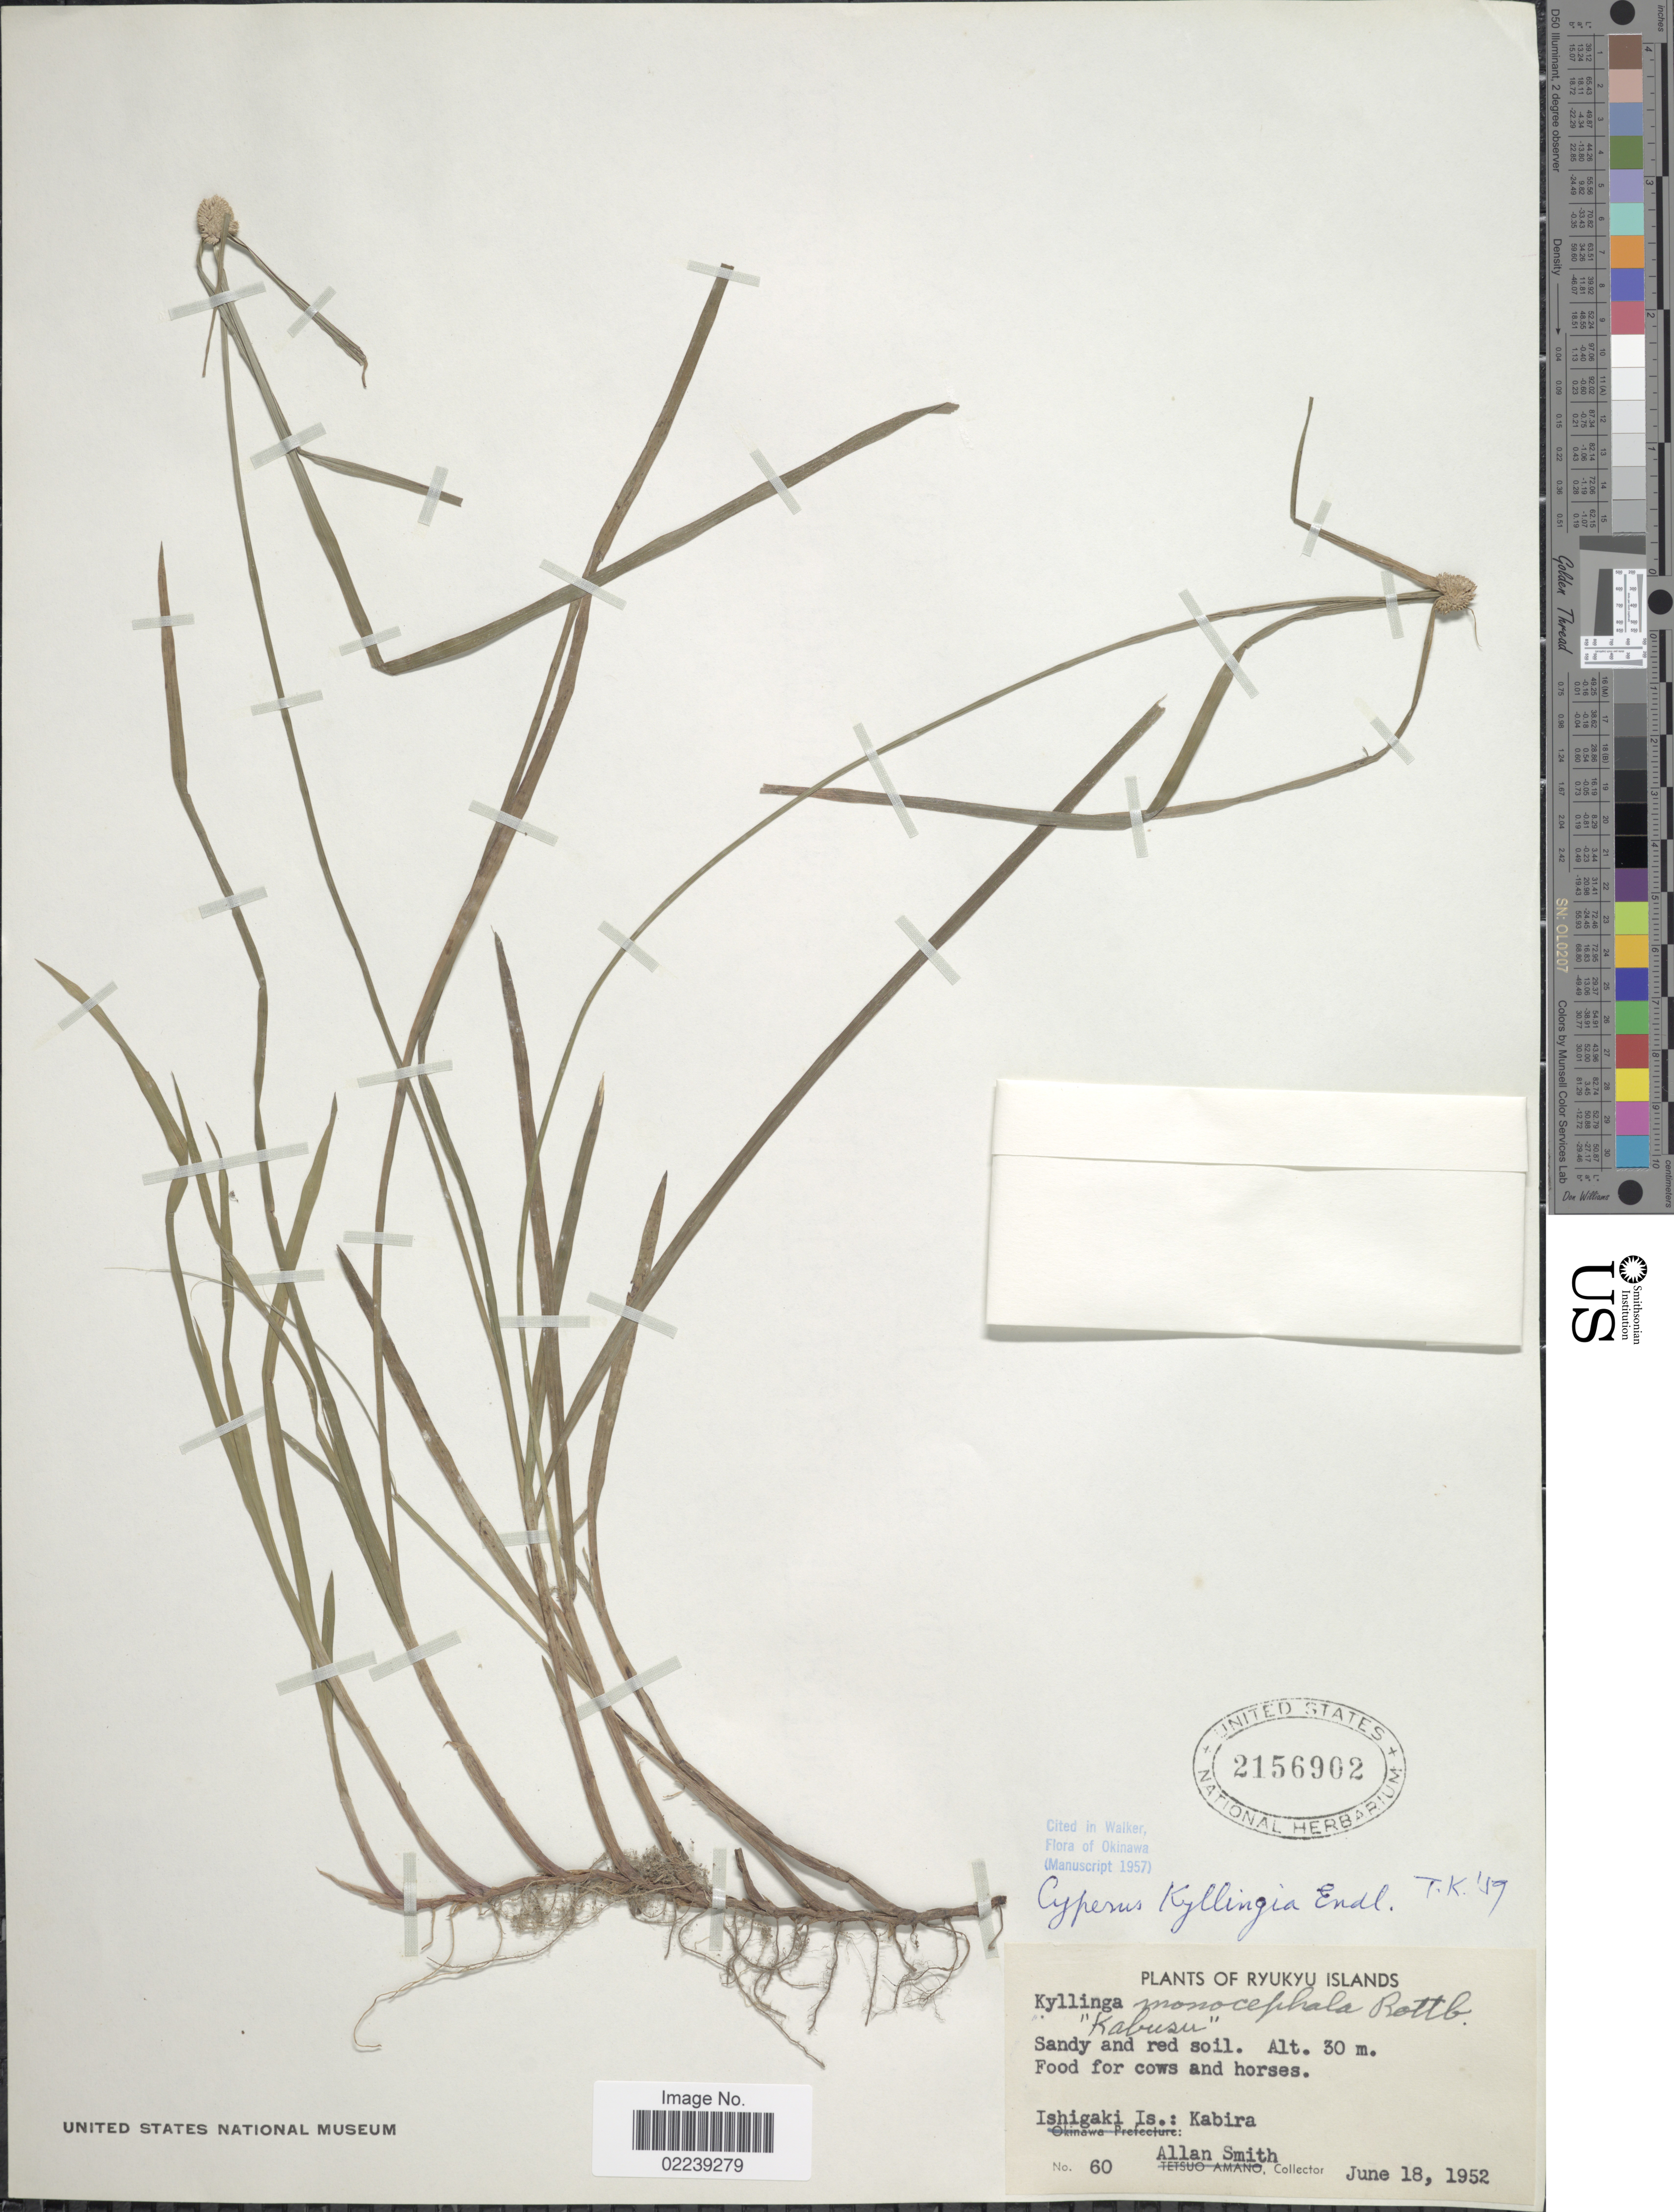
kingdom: Plantae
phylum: Tracheophyta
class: Liliopsida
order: Poales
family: Cyperaceae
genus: Cyperus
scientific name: Cyperus mindorensis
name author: (Steud.) Huygh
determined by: Strong, M. T., (US), Smithsonian Institution - National Museum of Natural History (UNITED STATES)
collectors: A. Smith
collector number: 60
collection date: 1952-06-18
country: Japan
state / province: Okinawa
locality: Ryukyu Islands. Ishigaki Is.: Kabira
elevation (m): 30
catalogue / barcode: US 2156902